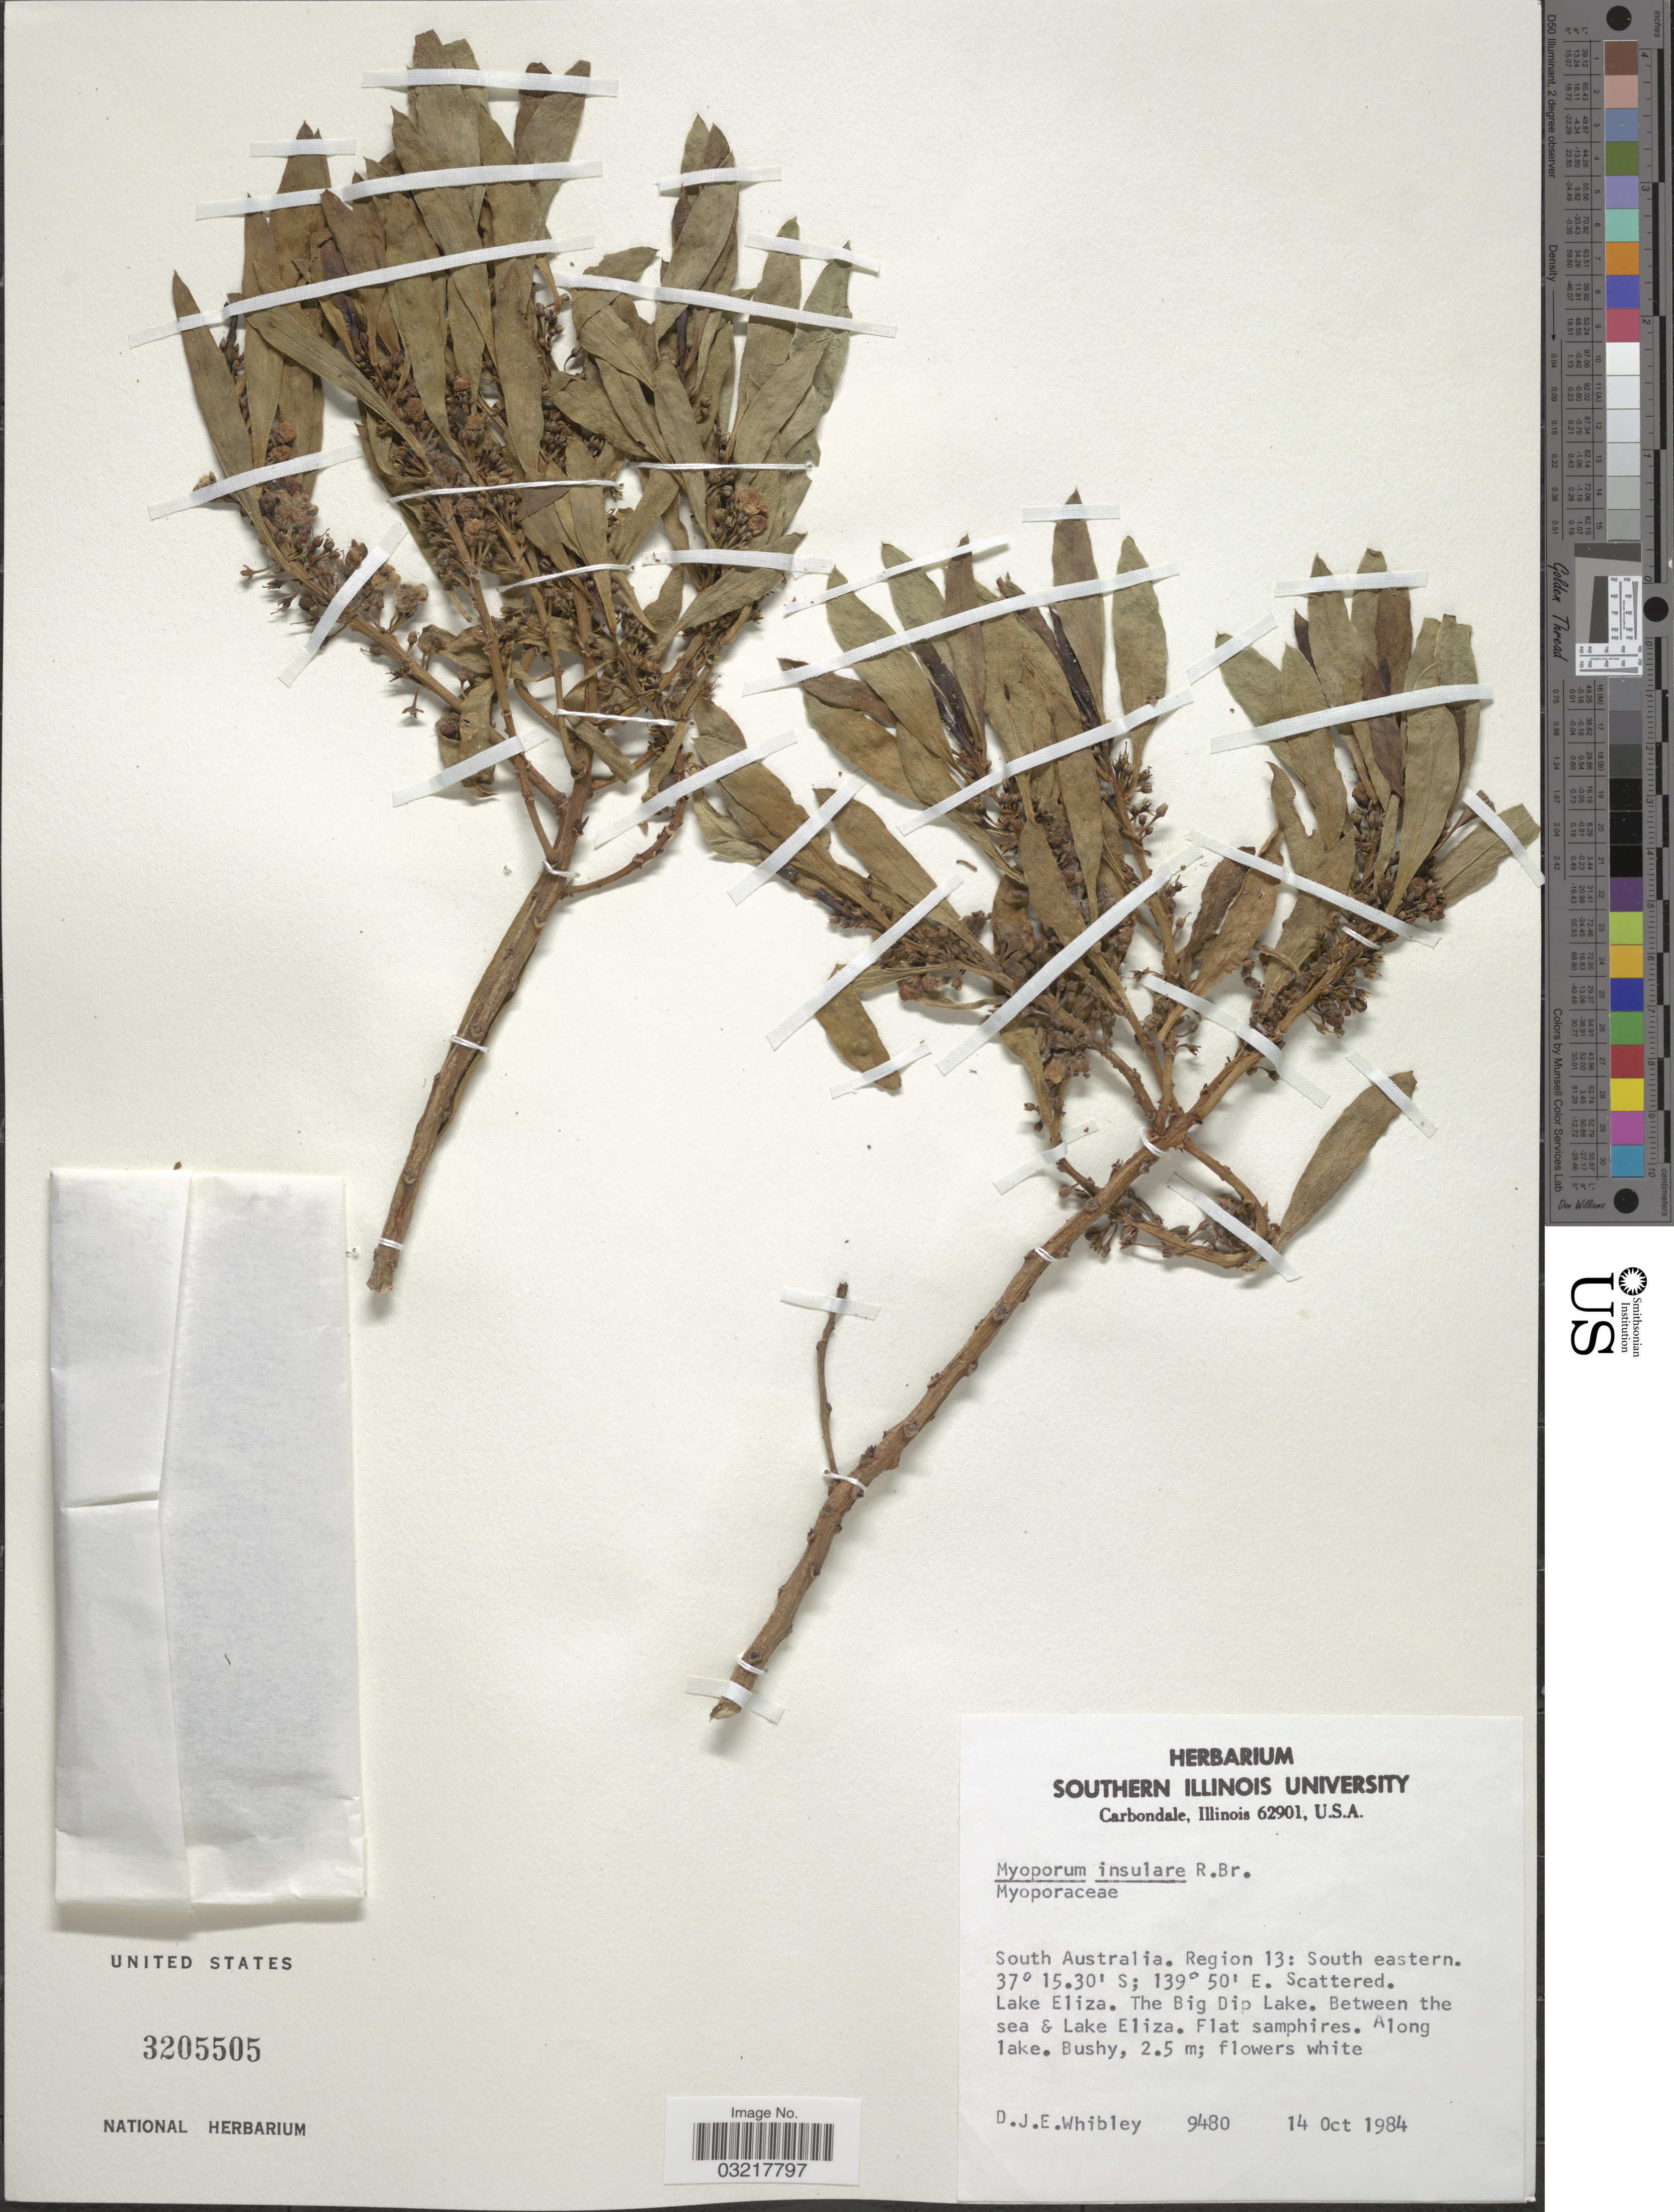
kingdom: Plantae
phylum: Tracheophyta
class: Magnoliopsida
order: Lamiales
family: Scrophulariaceae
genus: Myoporum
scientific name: Myoporum insulare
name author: R. Br.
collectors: D. Whibley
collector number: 9480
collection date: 1984-10-14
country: Australia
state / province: South Australia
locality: Region 13: South eastern. Lake Eliza. The Big Dip Lake. Between the sea & Lake Eliza.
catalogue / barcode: US 3205505